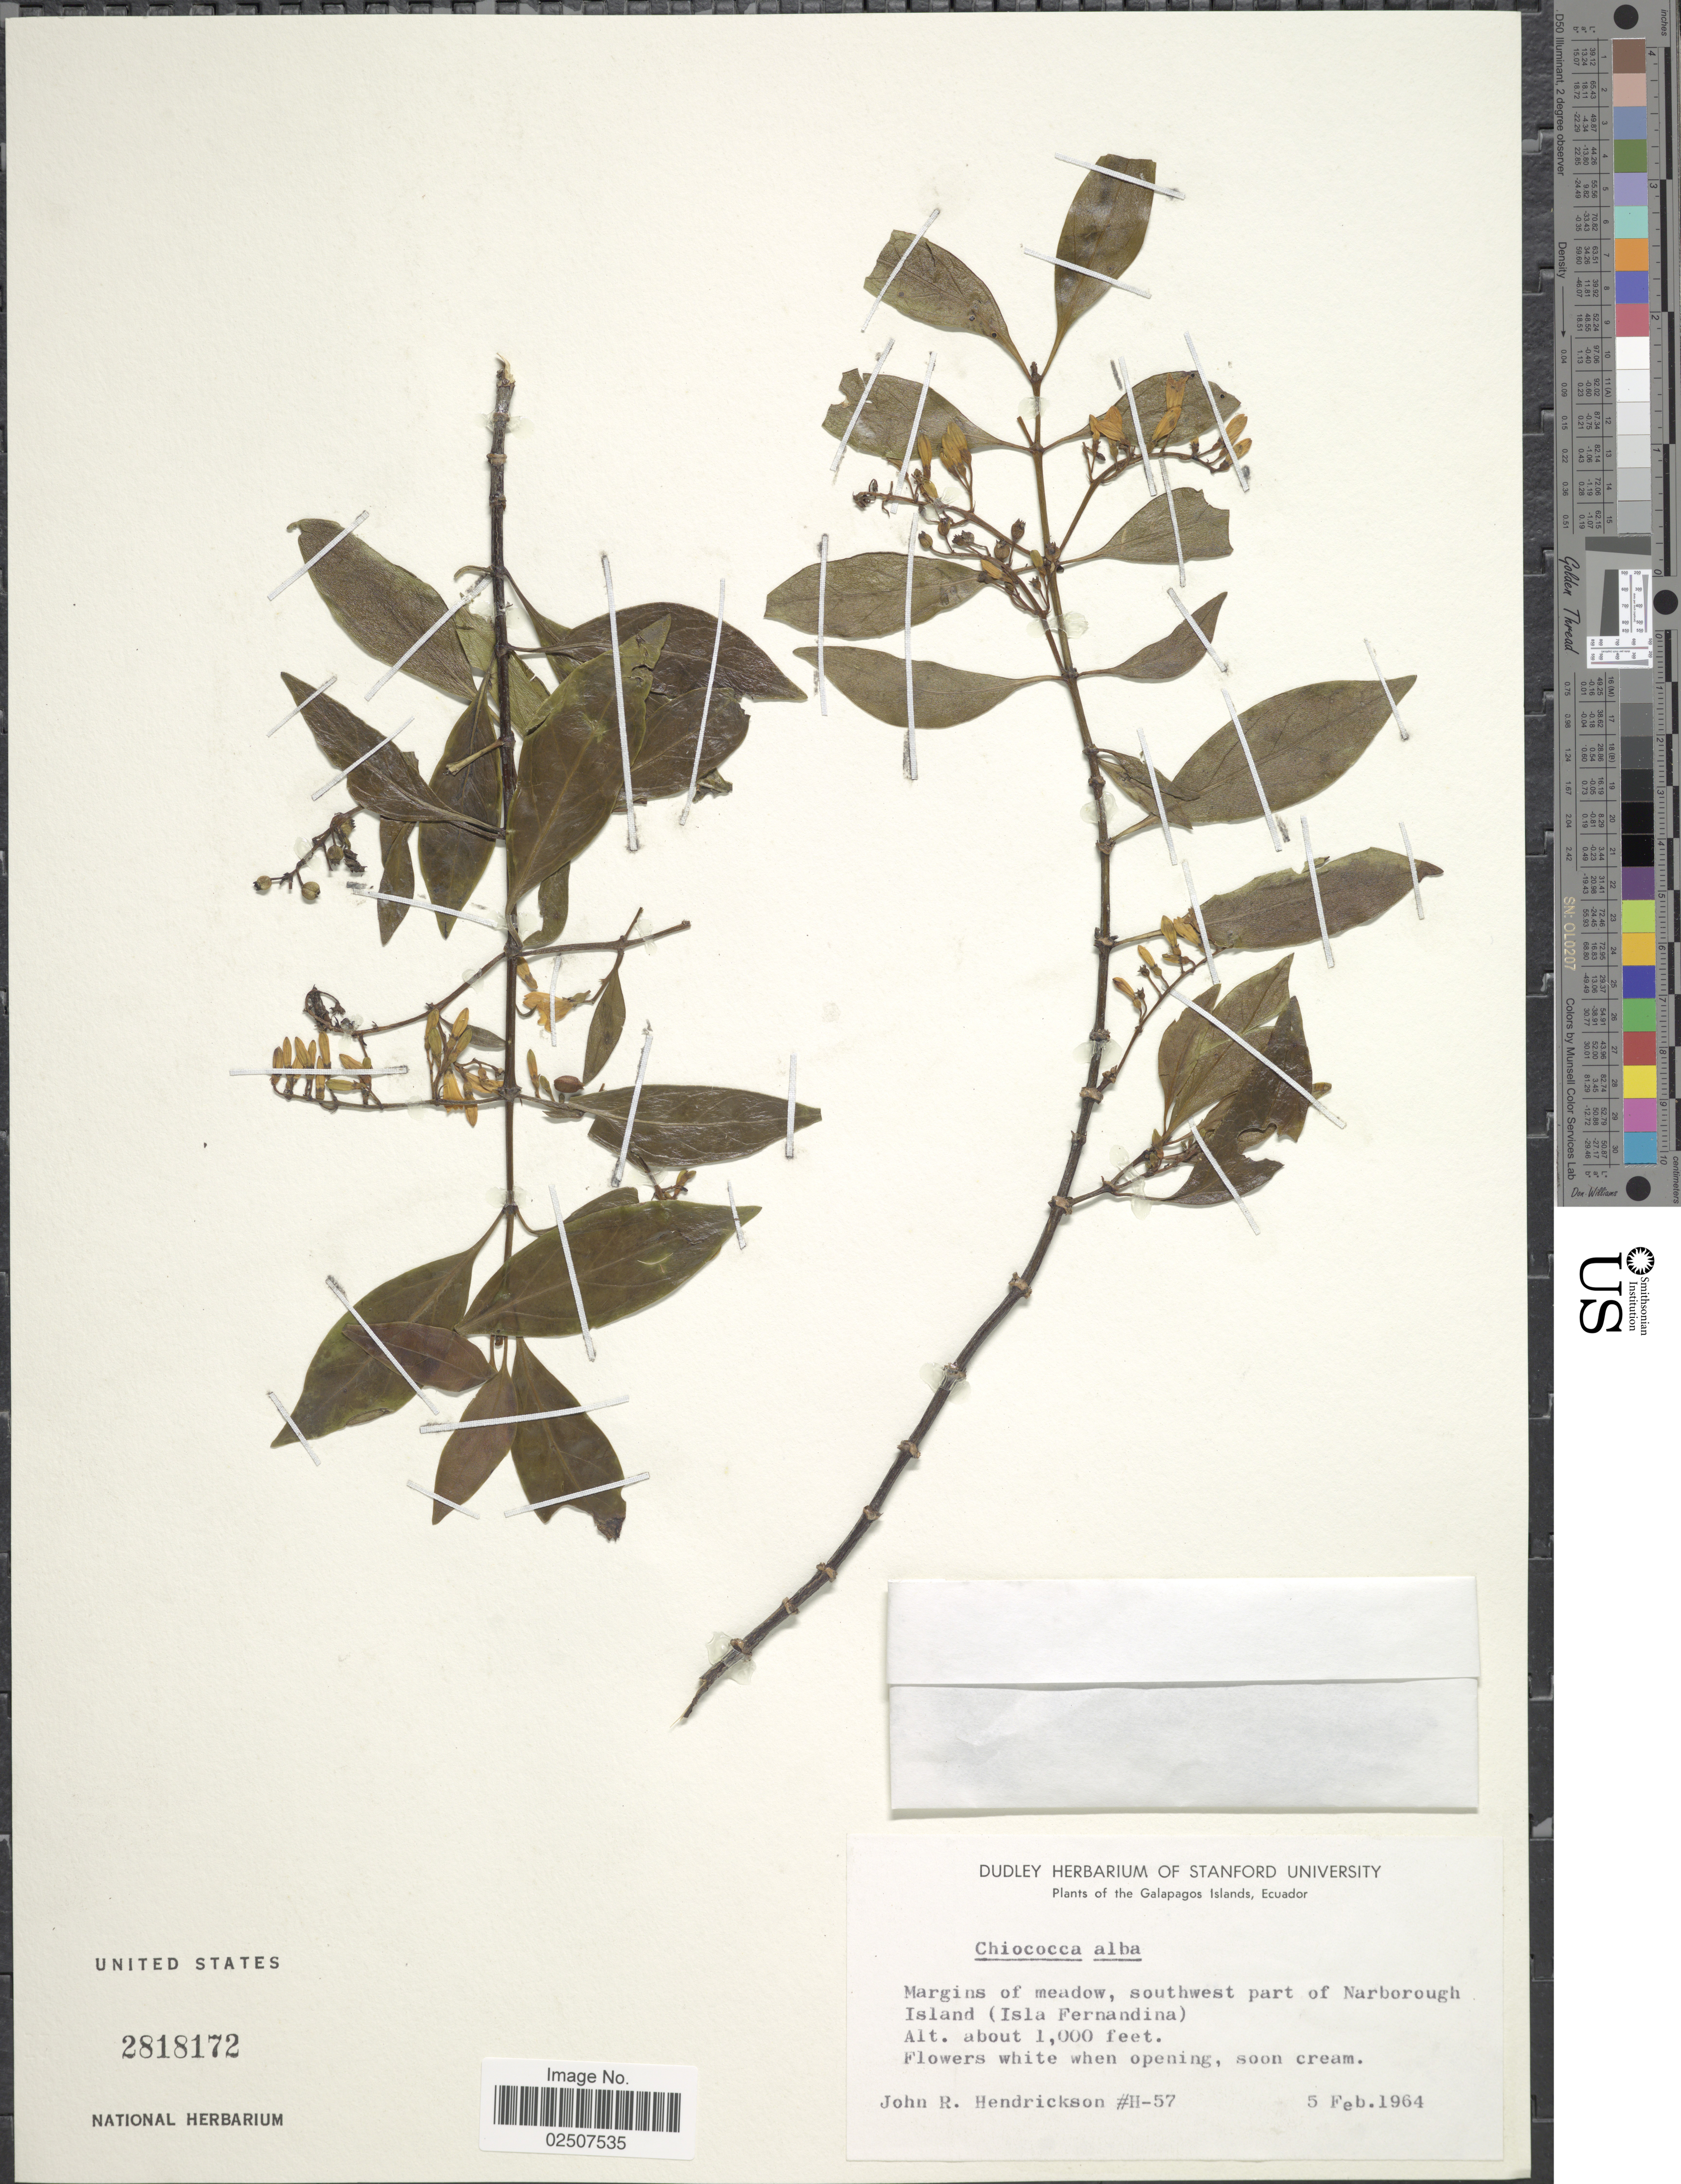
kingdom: Plantae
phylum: Tracheophyta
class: Magnoliopsida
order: Gentianales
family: Rubiaceae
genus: Chiococca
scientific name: Chiococca alba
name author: (L.) Hitchc.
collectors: J. Hendrickson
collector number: H-57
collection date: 1964-02-05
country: Ecuador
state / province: Colón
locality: Galapagos Islands. Margins of meadows, southwest part of Narborough Island ( Isla Fernandina)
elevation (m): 305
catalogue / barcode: US 2818172